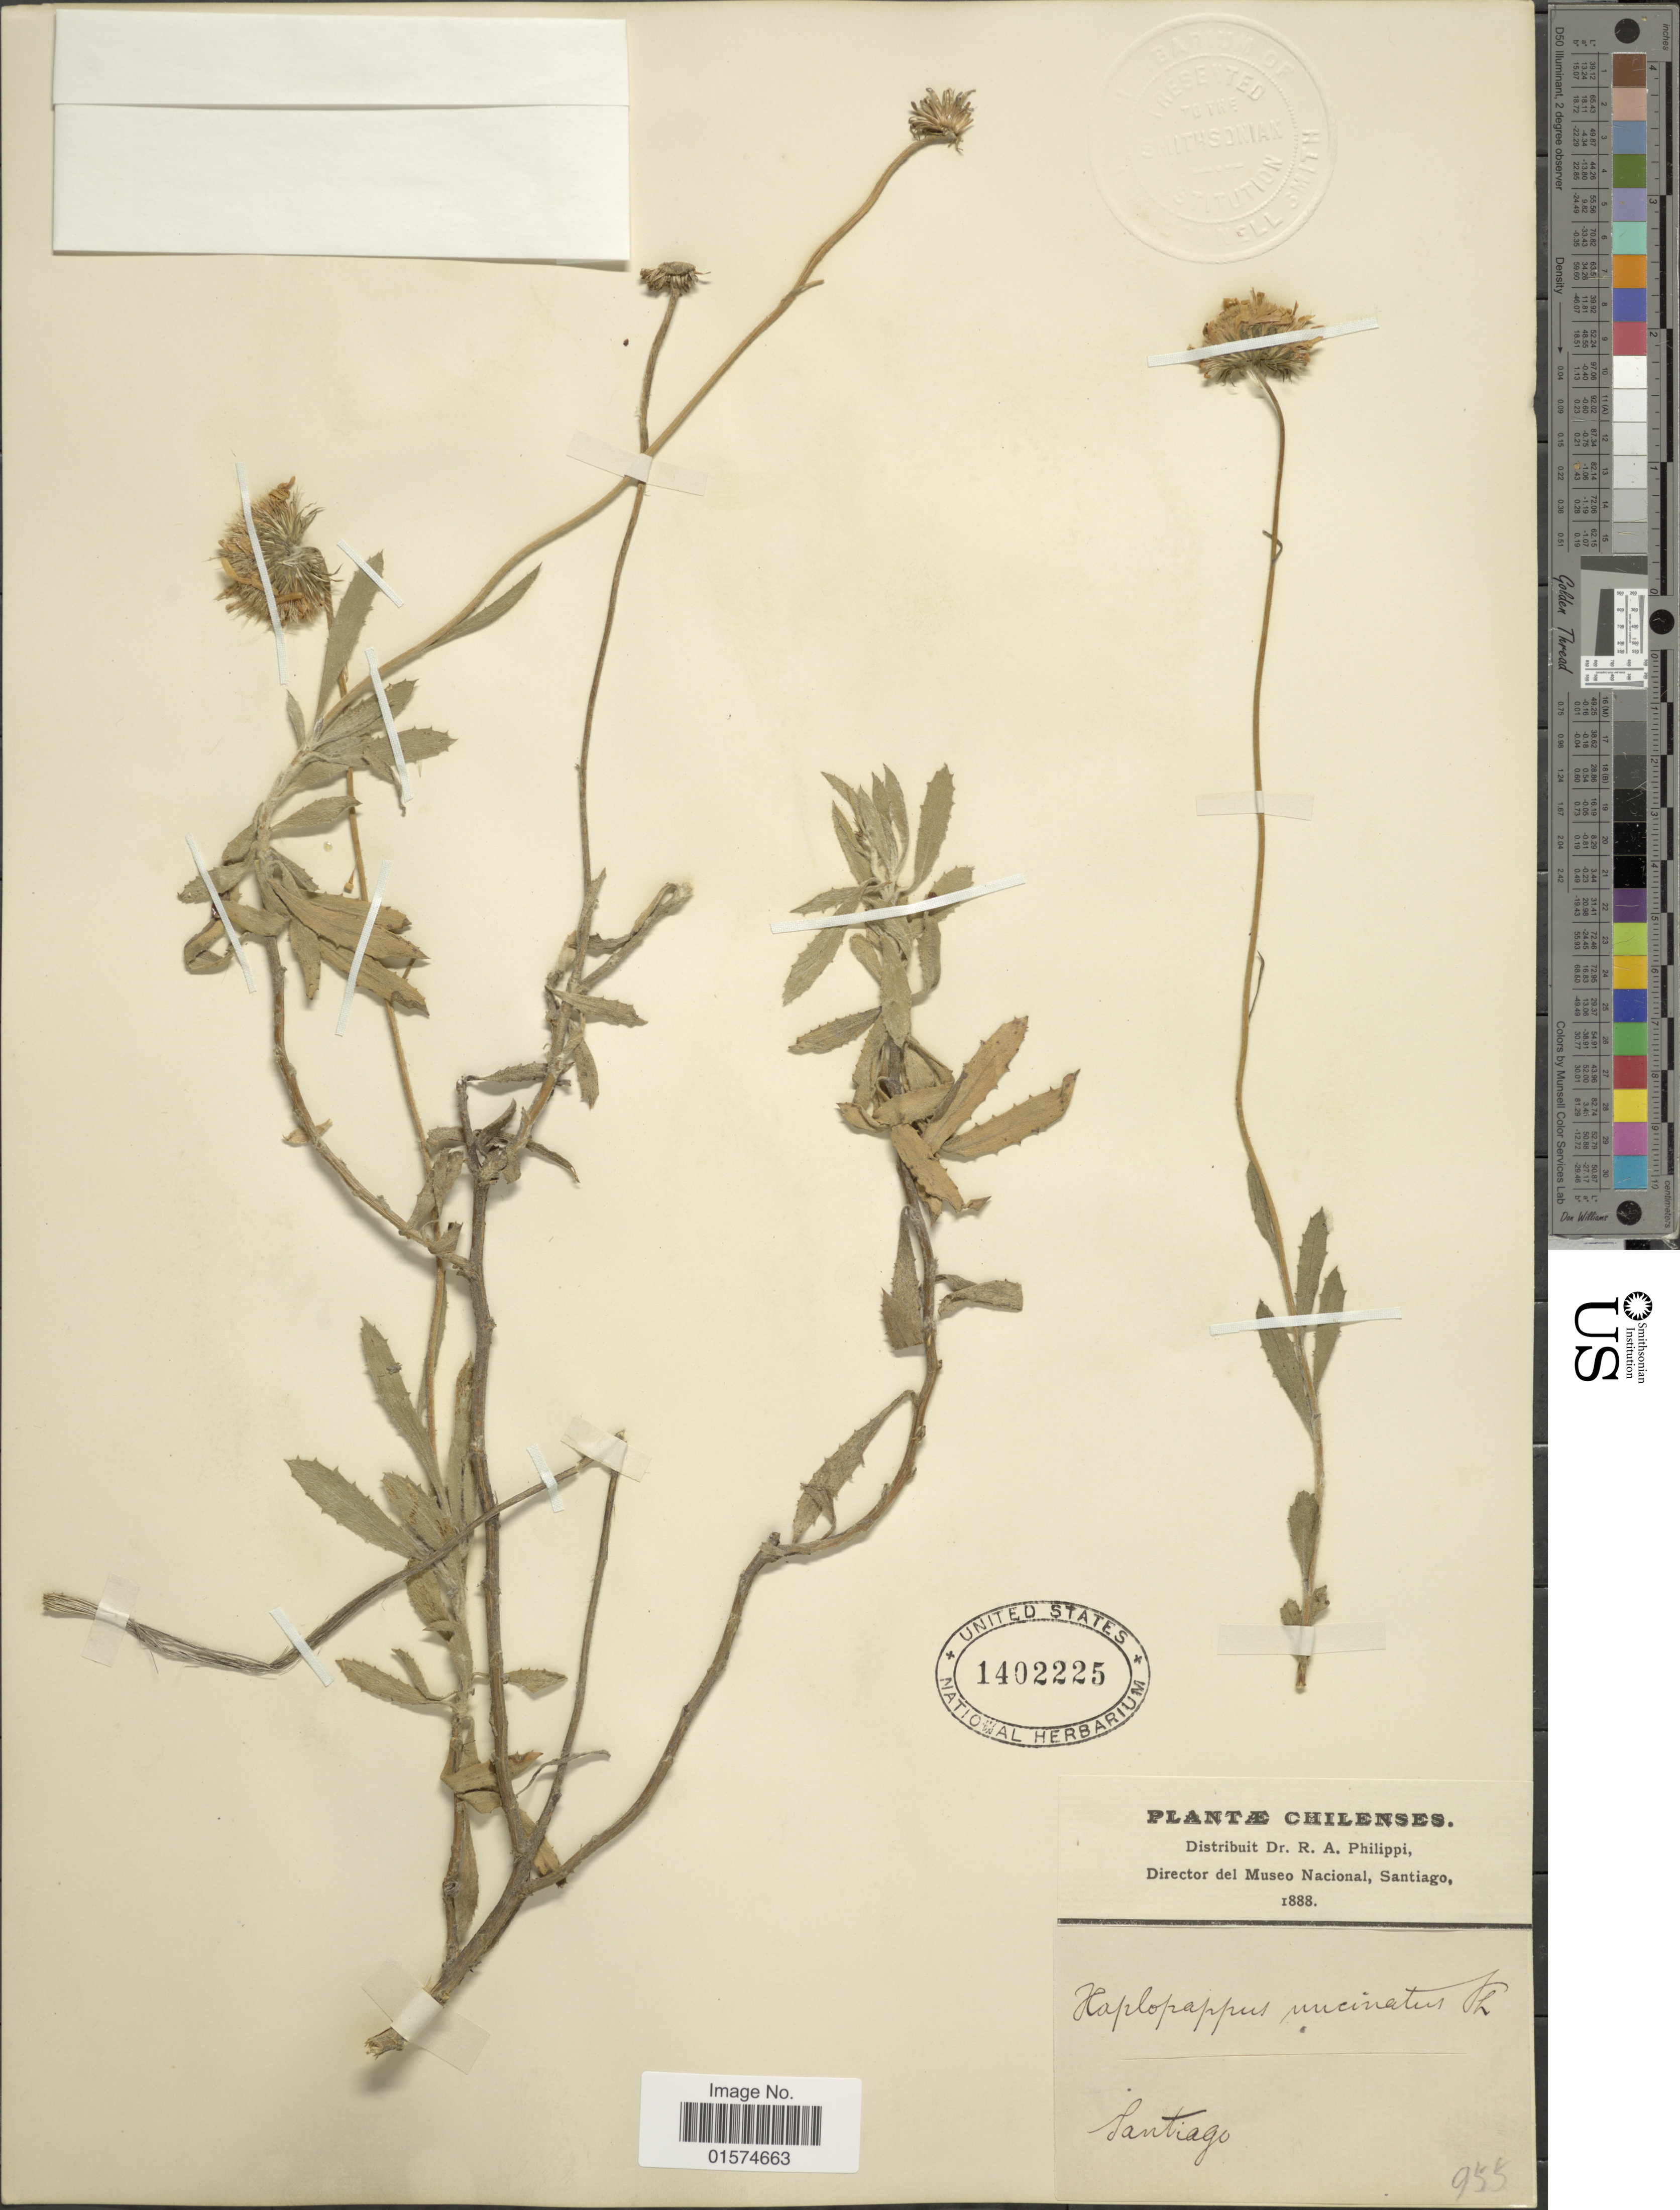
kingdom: Plantae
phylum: Tracheophyta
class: Magnoliopsida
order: Asterales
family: Asteraceae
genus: Haplopappus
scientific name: Haplopappus uncinatus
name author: Phil.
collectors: R. A. Philippi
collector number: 955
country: Chile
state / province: Región Metropolitana (RM)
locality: Santiago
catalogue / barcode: US 1402225